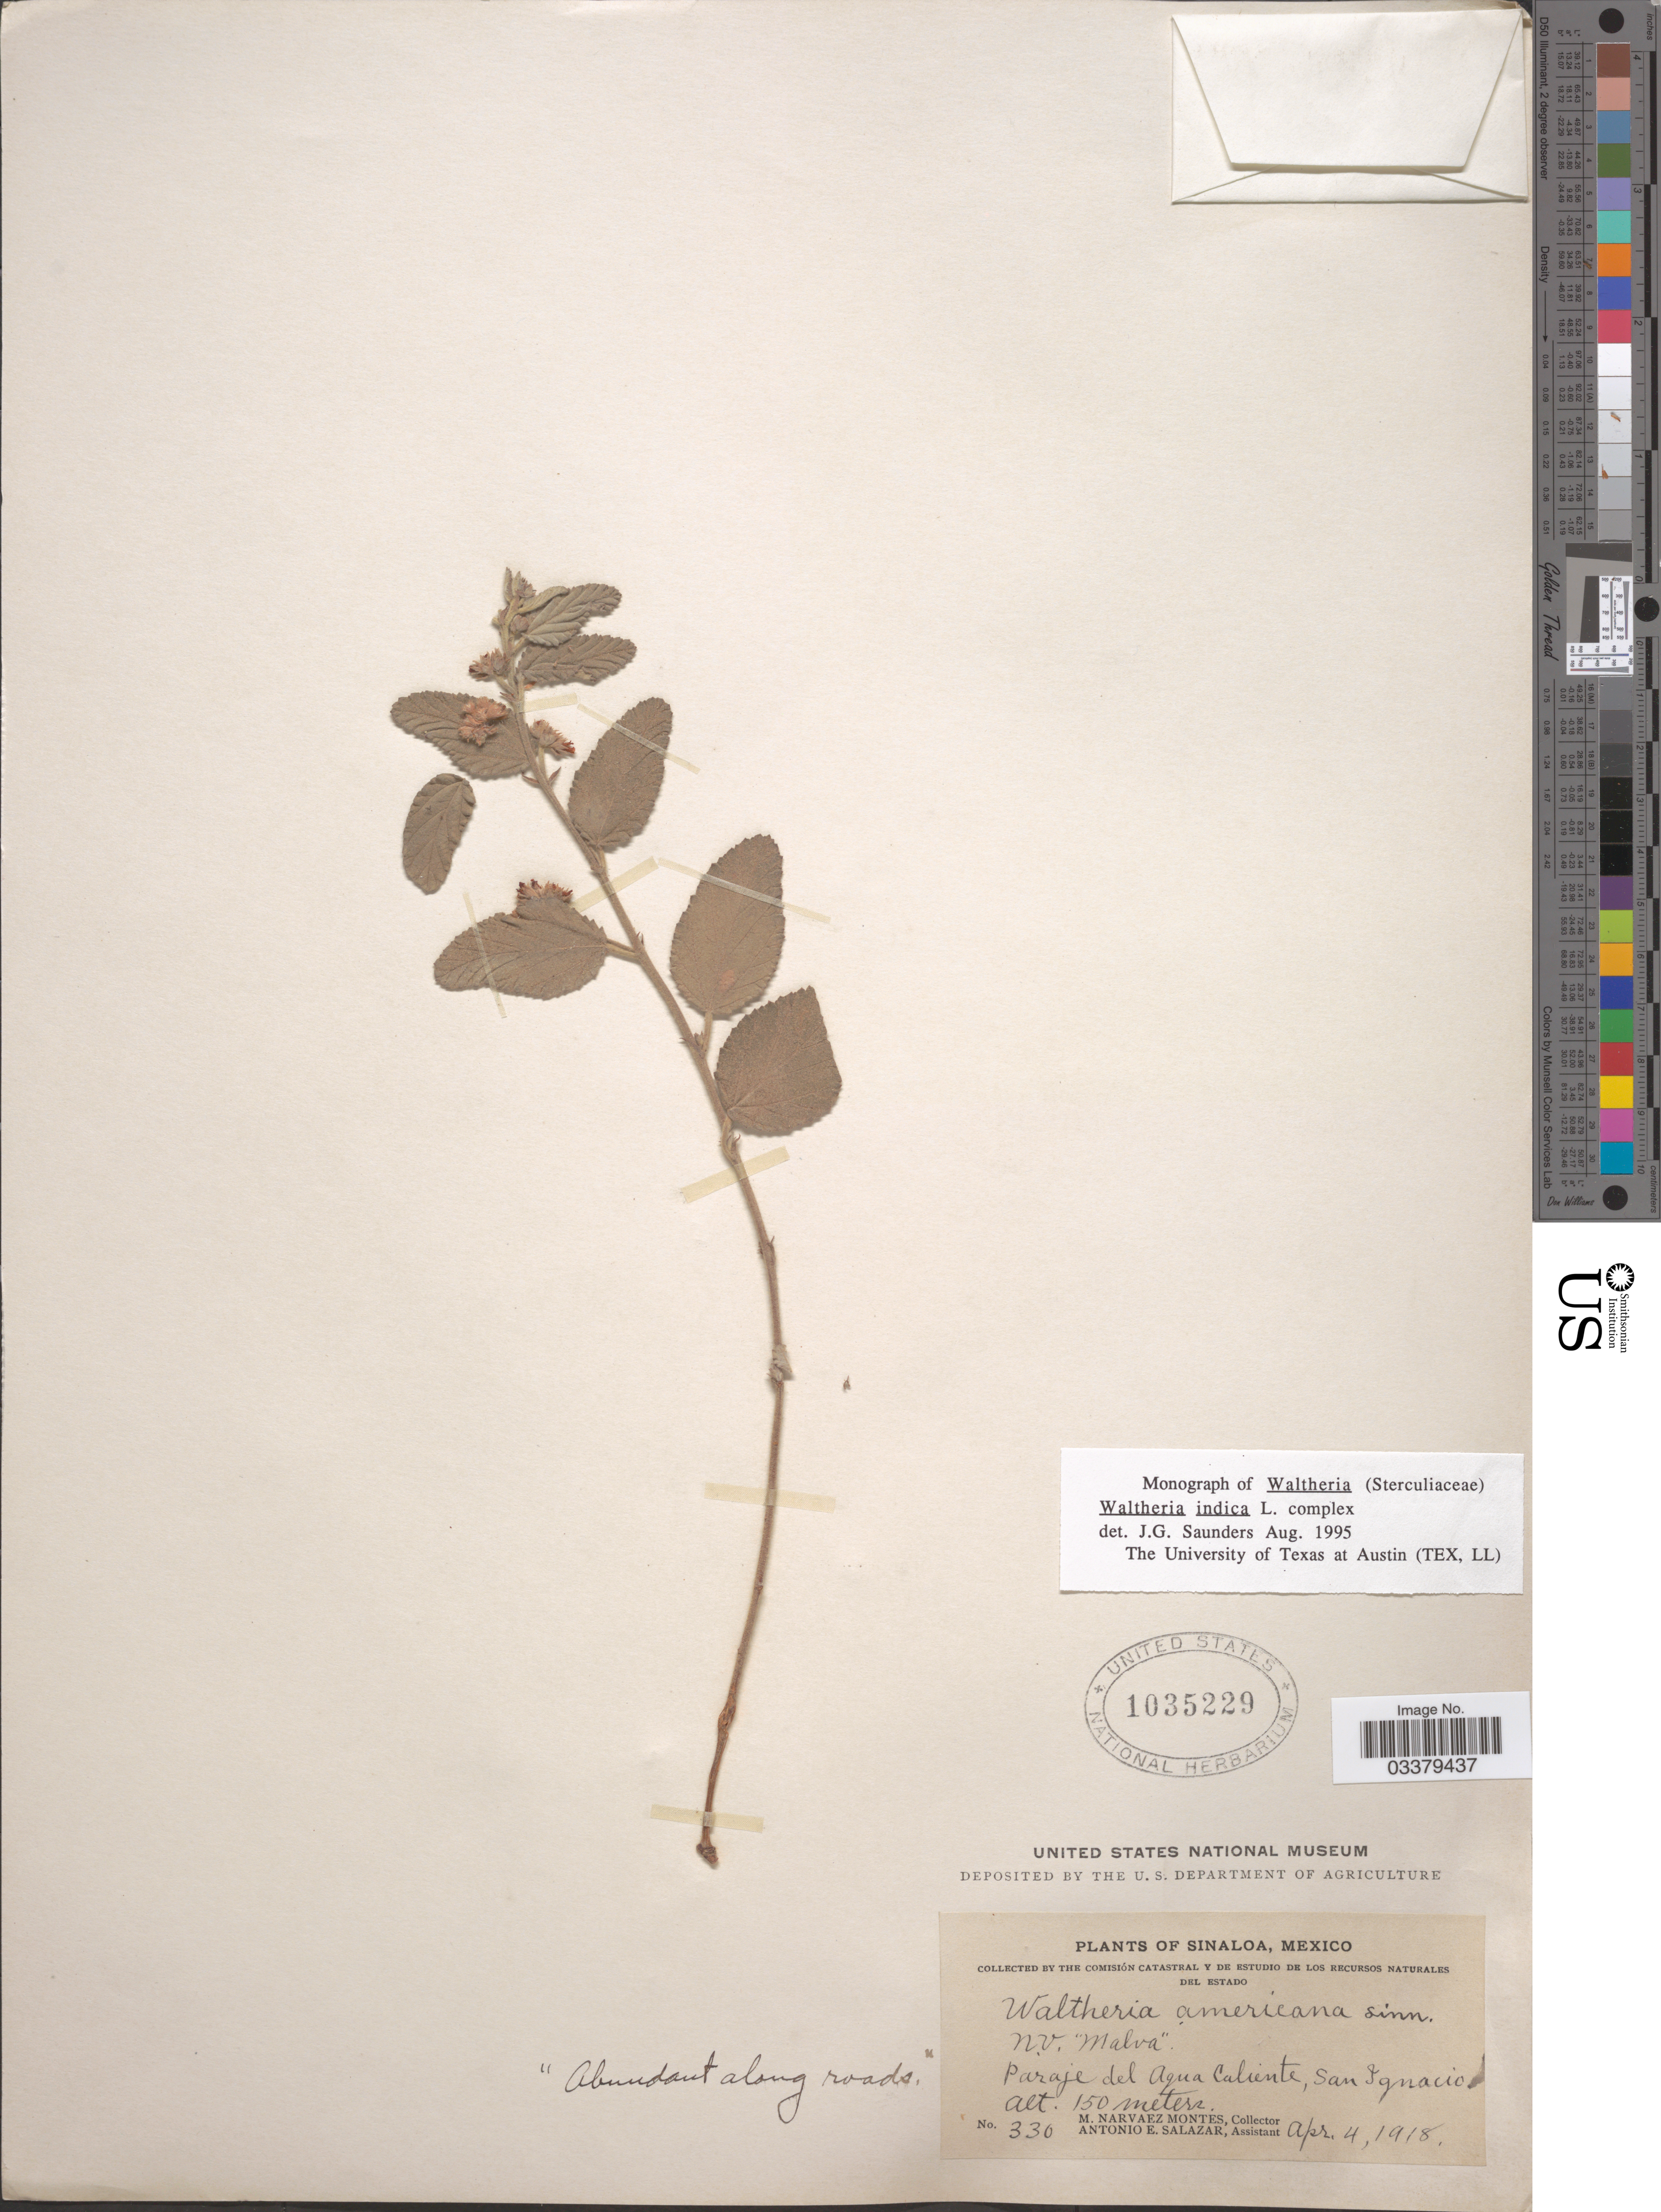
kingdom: Plantae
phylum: Tracheophyta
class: Magnoliopsida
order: Malvales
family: Malvaceae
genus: Waltheria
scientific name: Waltheria indica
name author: L.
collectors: M. Narvaez-Montes & A. E. Salazar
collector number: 330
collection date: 1918-04-04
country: Mexico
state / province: Sinaloa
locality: Abundant along roads. Paraje del Aqua Caliente, San Ignacio.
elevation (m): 150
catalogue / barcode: US 1035229